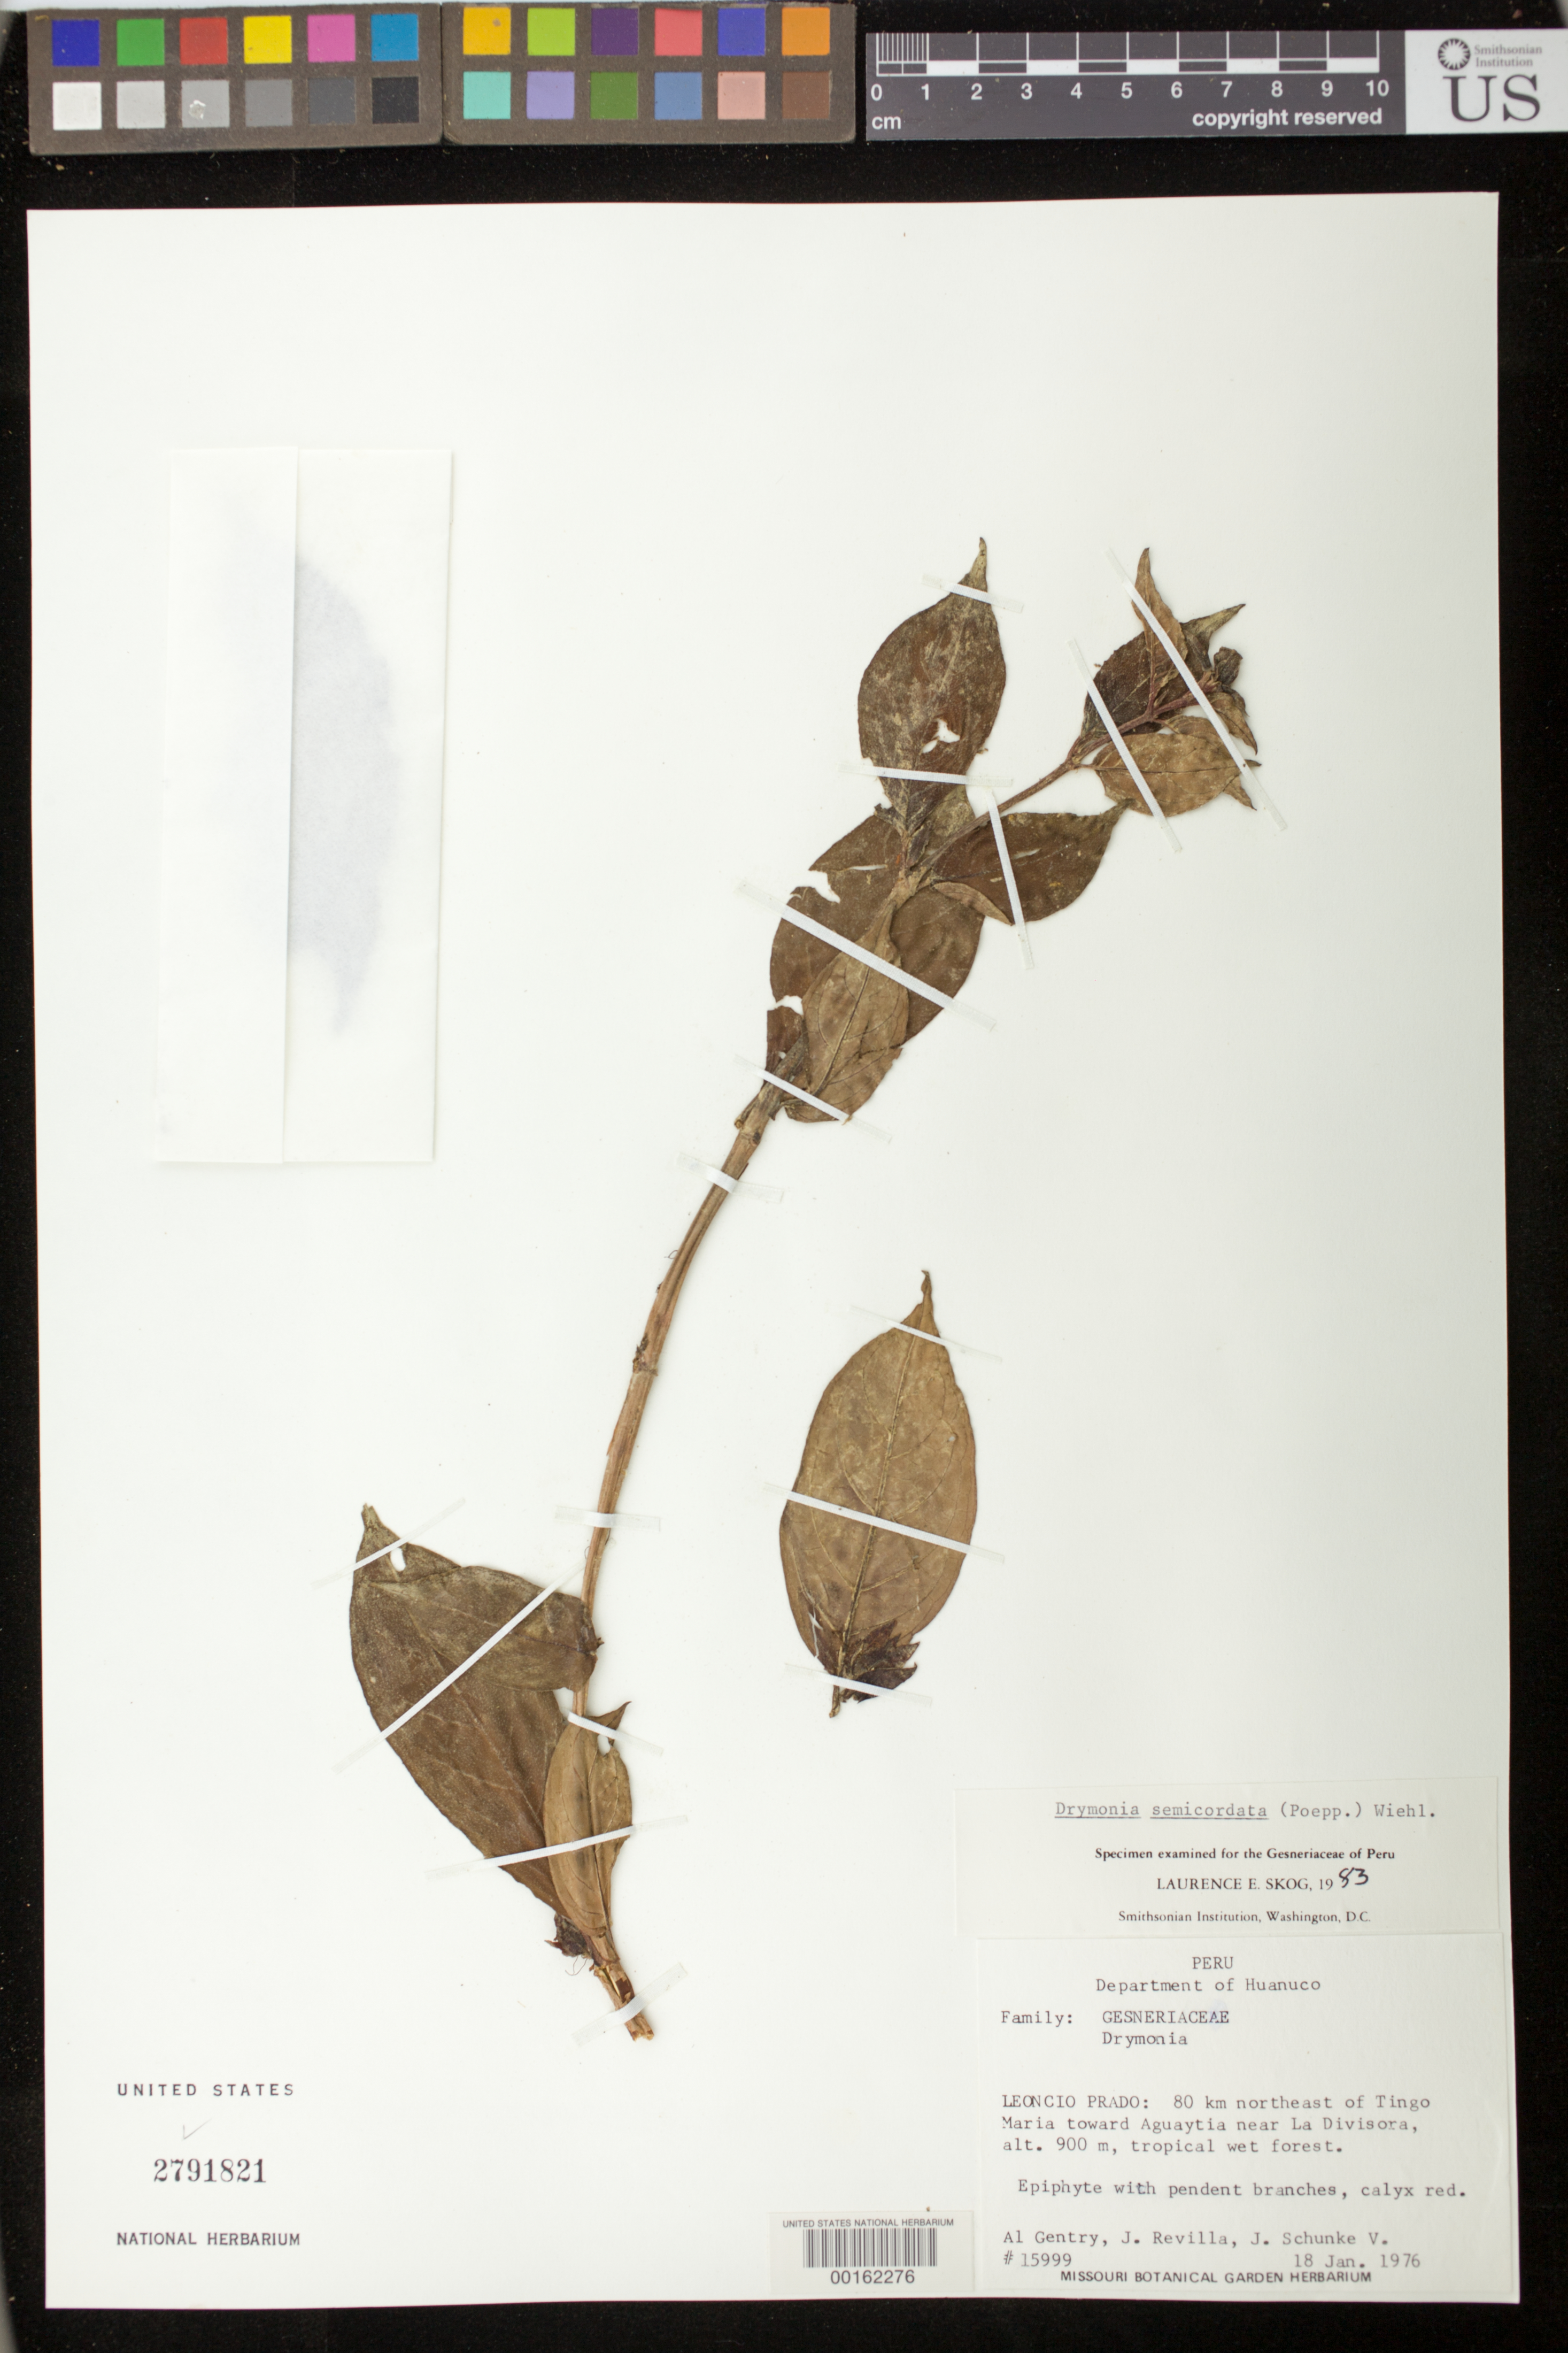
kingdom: Plantae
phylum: Tracheophyta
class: Magnoliopsida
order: Lamiales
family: Gesneriaceae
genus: Drymonia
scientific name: Drymonia semicordata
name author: (Poepp.) Wiehler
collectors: A. H. Gentry, J. Revilla & J. Schunke Vigo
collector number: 15999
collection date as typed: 18 Jan 1976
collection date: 1976-01-18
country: Peru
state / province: Huánuco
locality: Prov. Leoncio Prado; 80 km NE of Tingo Maria toward Aguaytia near La Divisoria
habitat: Tropical wet forest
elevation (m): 900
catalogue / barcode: US 2791821